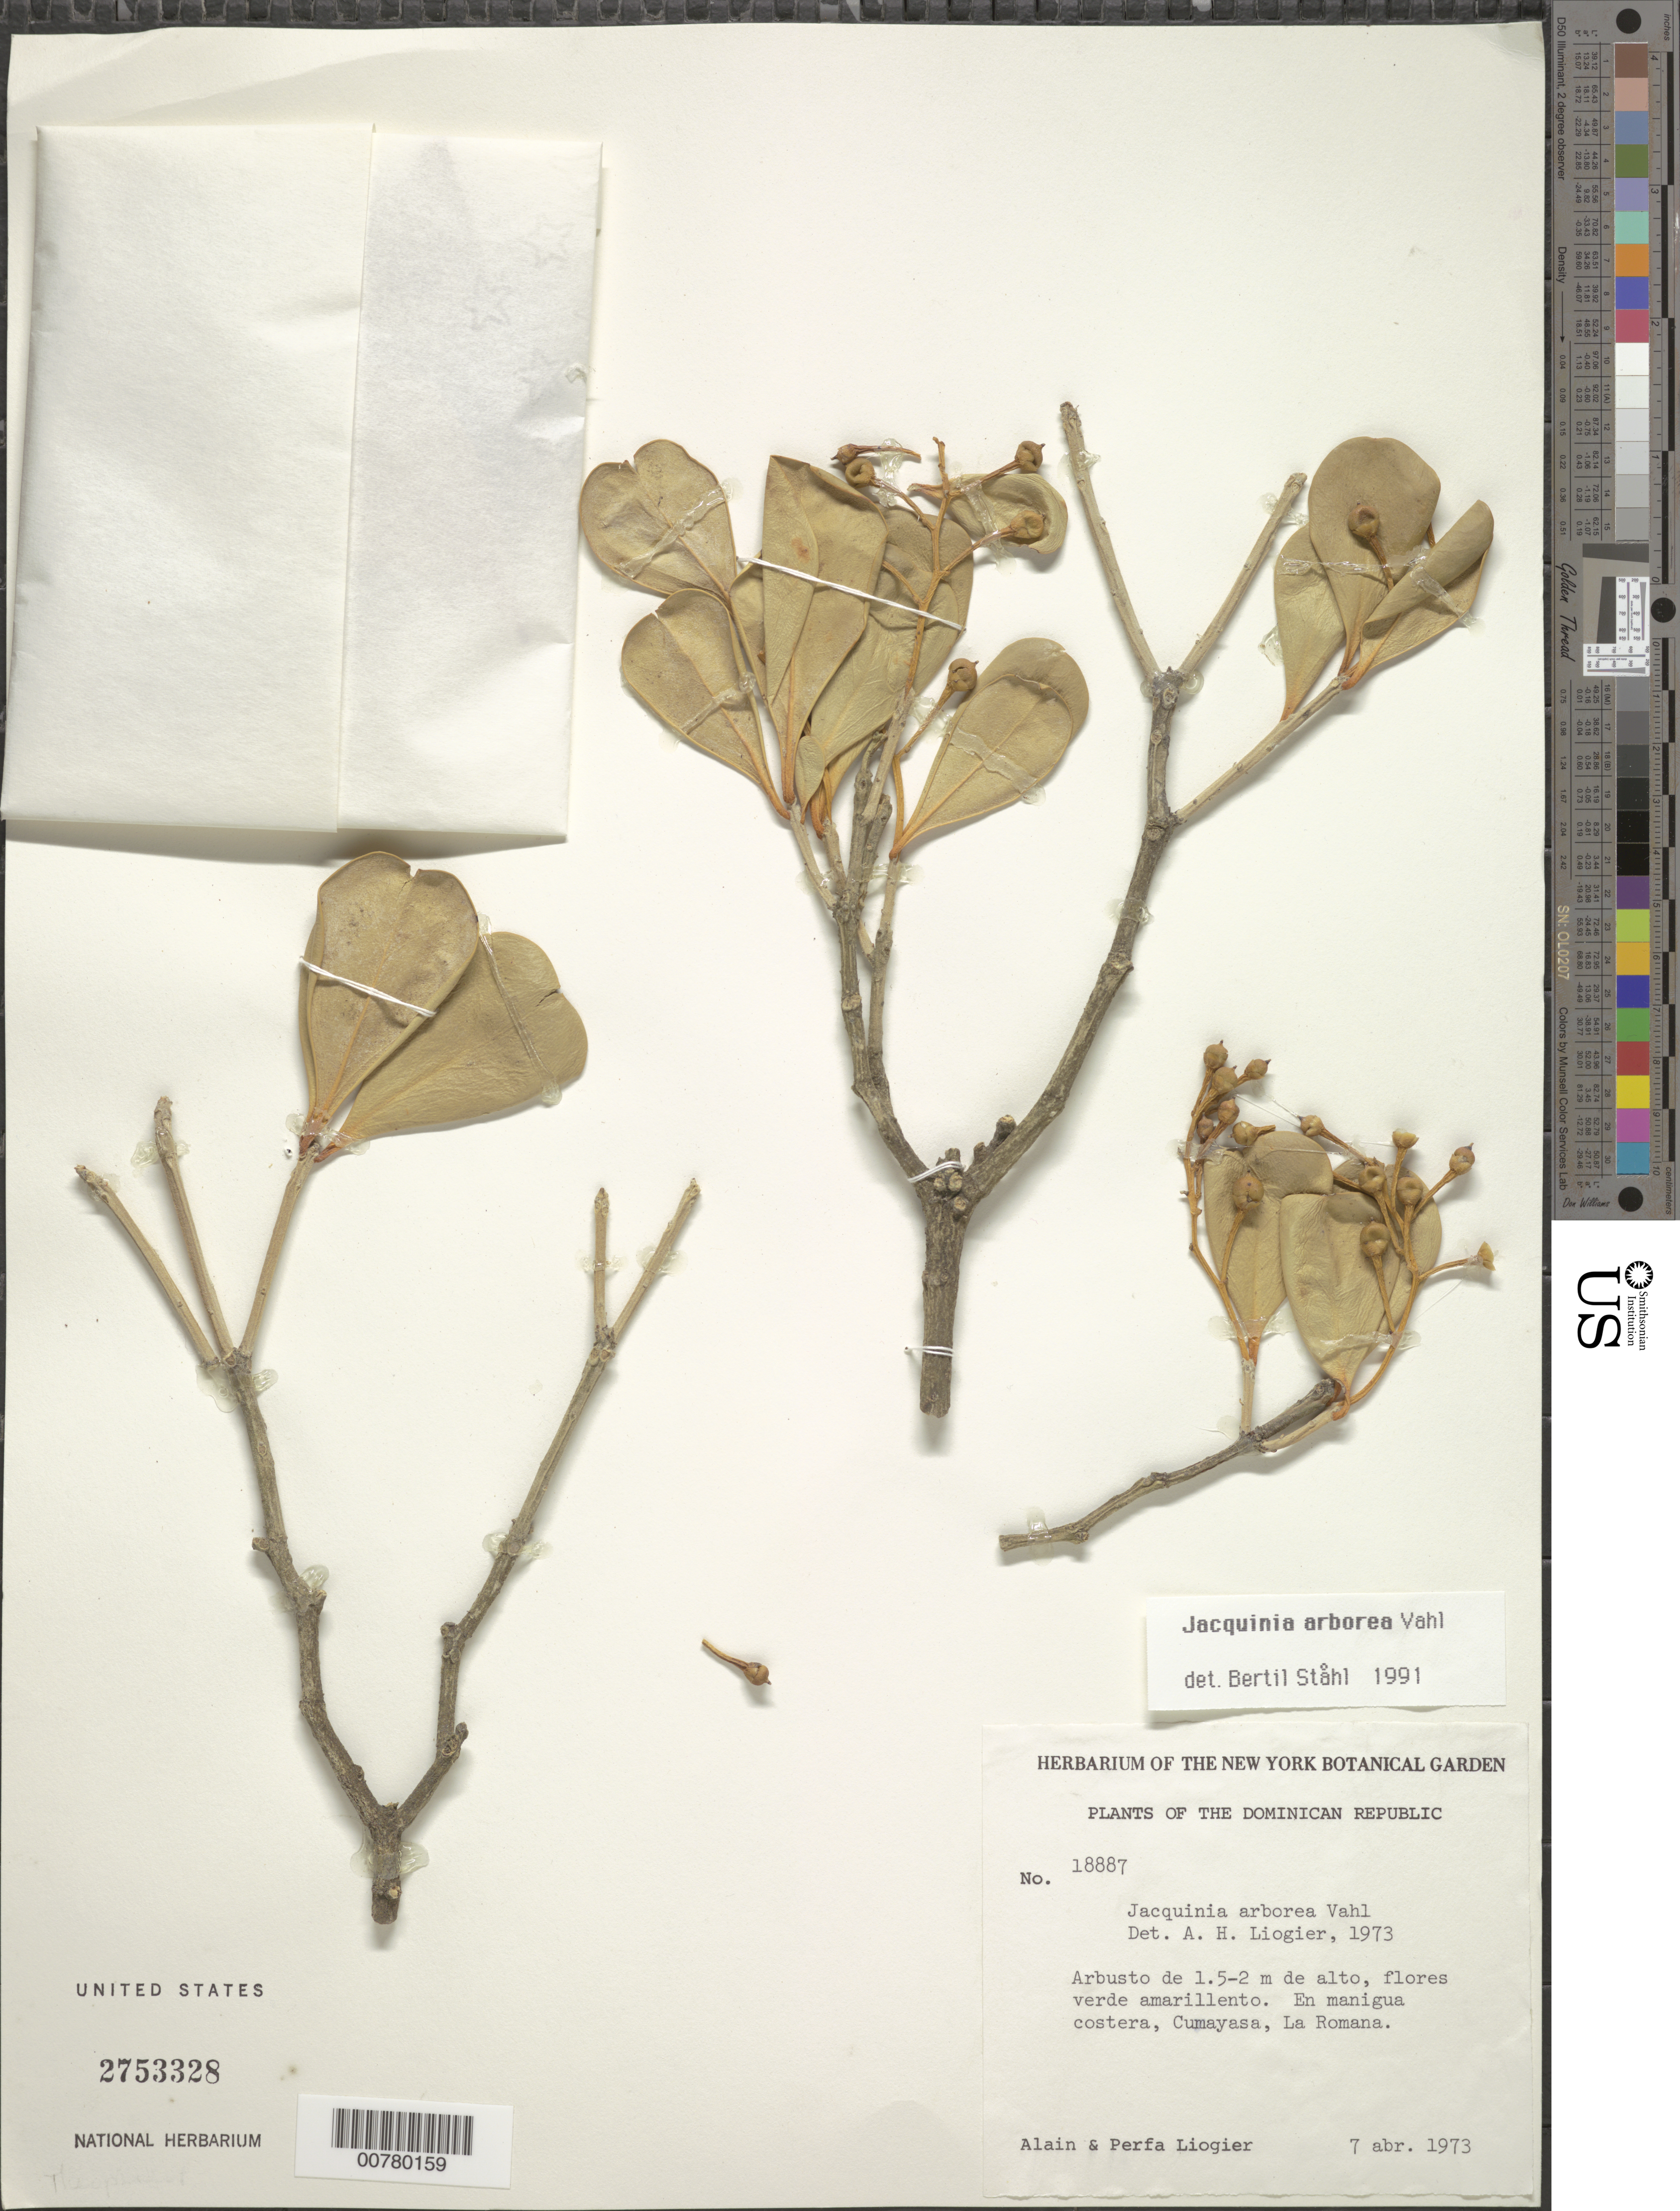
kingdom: Plantae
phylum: Tracheophyta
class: Magnoliopsida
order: Ericales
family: Primulaceae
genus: Jacquinia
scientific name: Jacquinia arborea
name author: Vahl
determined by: Ståhl, B.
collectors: A. H. Liogier & M. P. Liogier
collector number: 18887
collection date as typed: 07 Apr 1973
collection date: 1973-04-07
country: Dominican Republic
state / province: La Romana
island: Hispaniola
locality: Cumayasa.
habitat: In cultivated coastal land.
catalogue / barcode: US 2753328